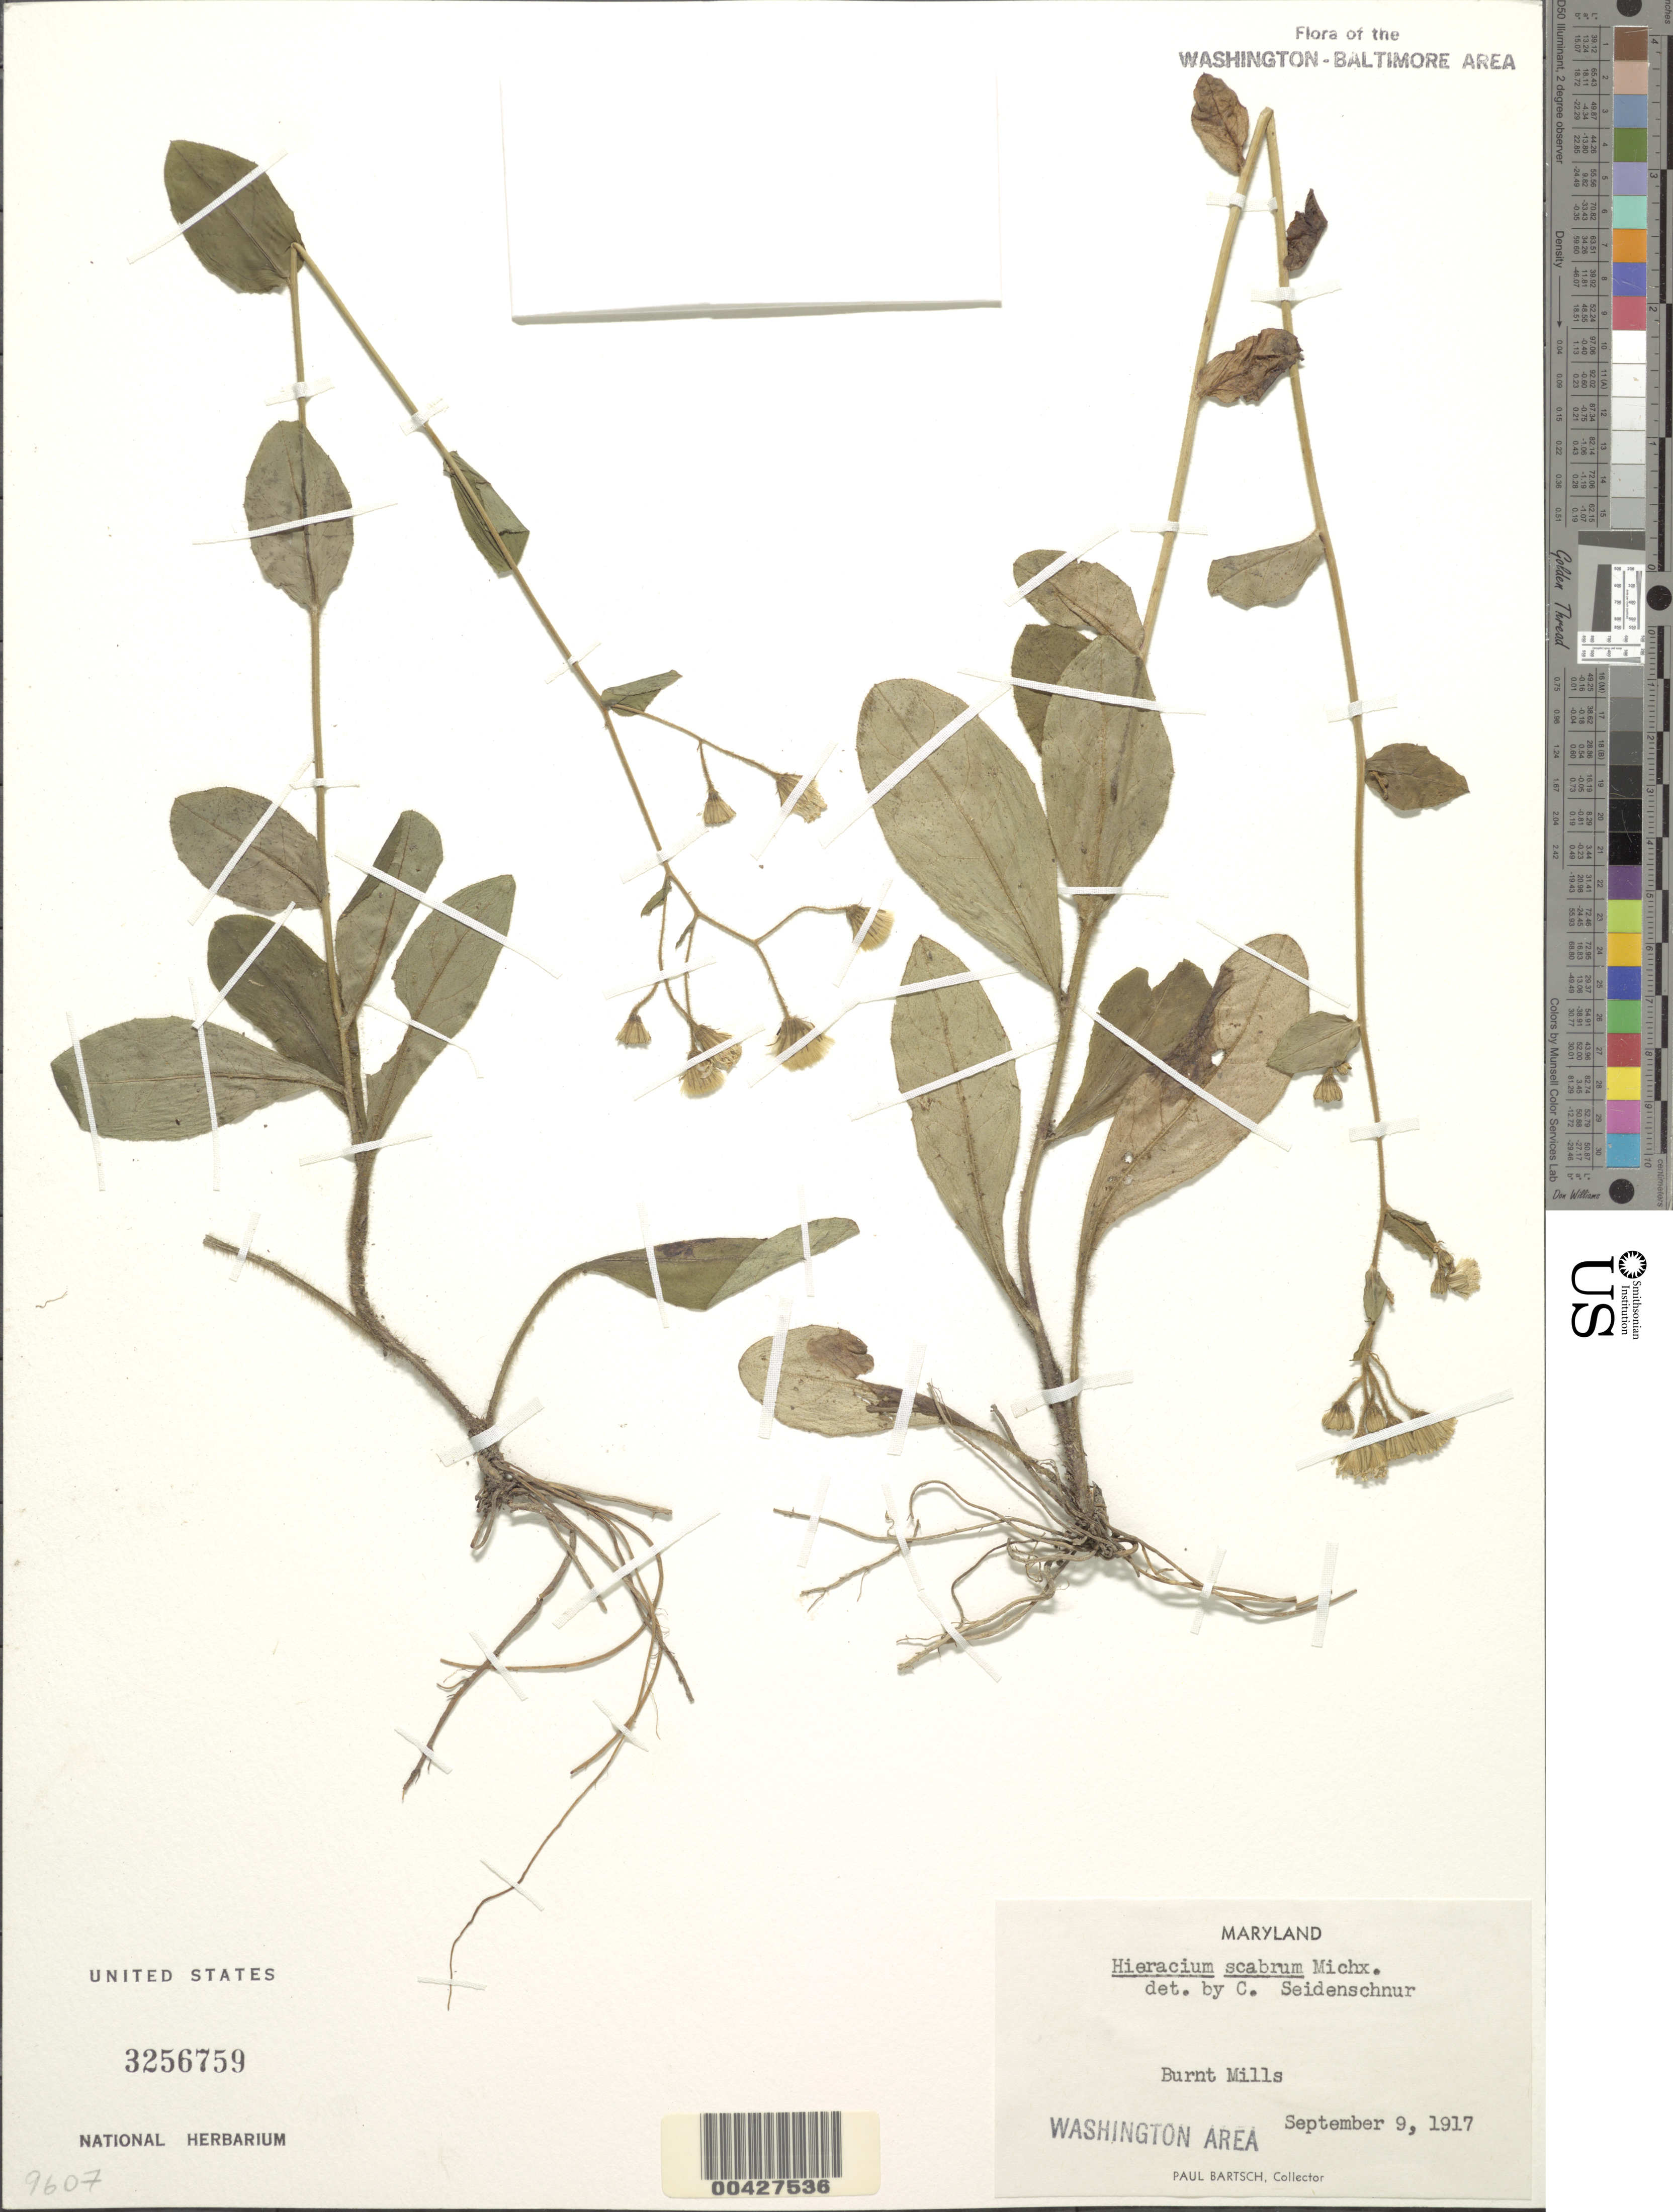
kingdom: Plantae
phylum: Tracheophyta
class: Magnoliopsida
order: Asterales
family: Asteraceae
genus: Pilosella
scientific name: Pilosella verruculata subsp. verruculata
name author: (Link) Soják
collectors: P. Bartsch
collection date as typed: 09 Sep 1917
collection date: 1917-09-09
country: United States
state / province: Maryland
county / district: Montgomery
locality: Burnt Mills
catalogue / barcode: US 3256759